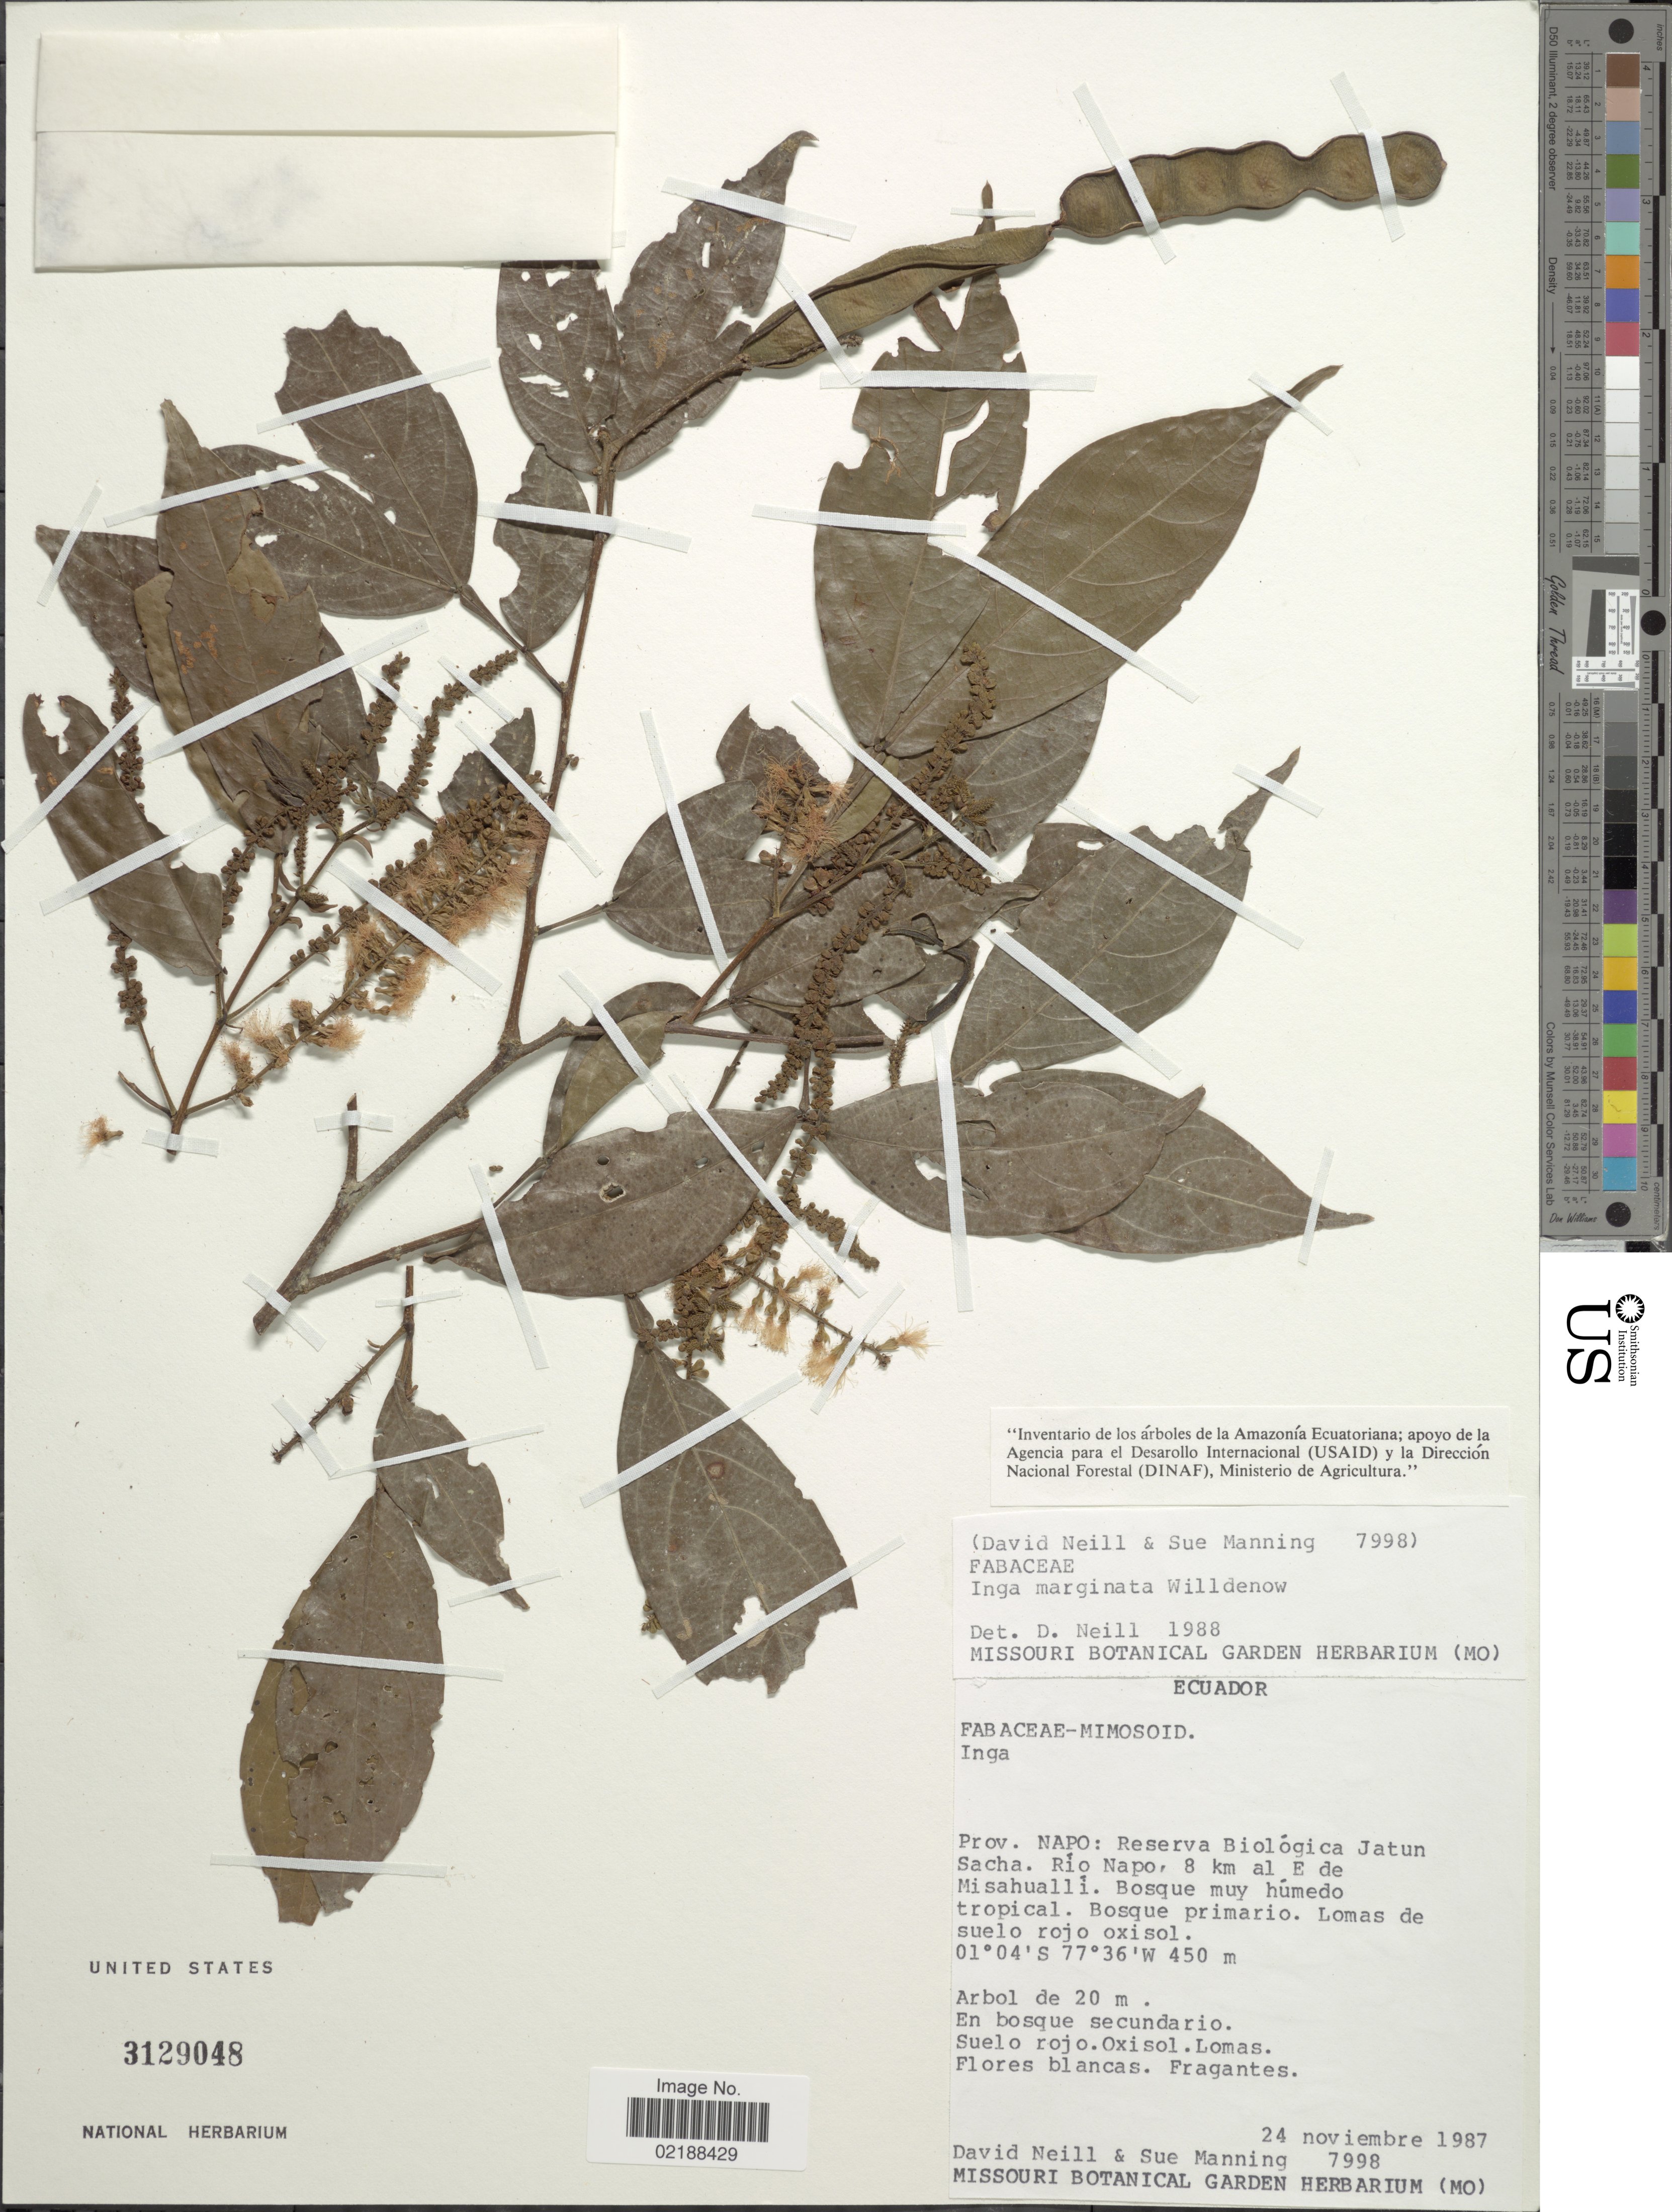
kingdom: Plantae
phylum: Tracheophyta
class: Magnoliopsida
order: Fabales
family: Fabaceae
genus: Inga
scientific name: Inga marginata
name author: Willd.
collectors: D. Neill & S. Manning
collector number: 7998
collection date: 1987-11-24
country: Ecuador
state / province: Napo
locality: Reserva Biológica Jatun Sacha. Río Napo, 8 km al E de Misahuallí. Bosque muy húmedo tropical. Bosque primario. Lomas de suelo rojo oxisol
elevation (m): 450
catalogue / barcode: US 3129048